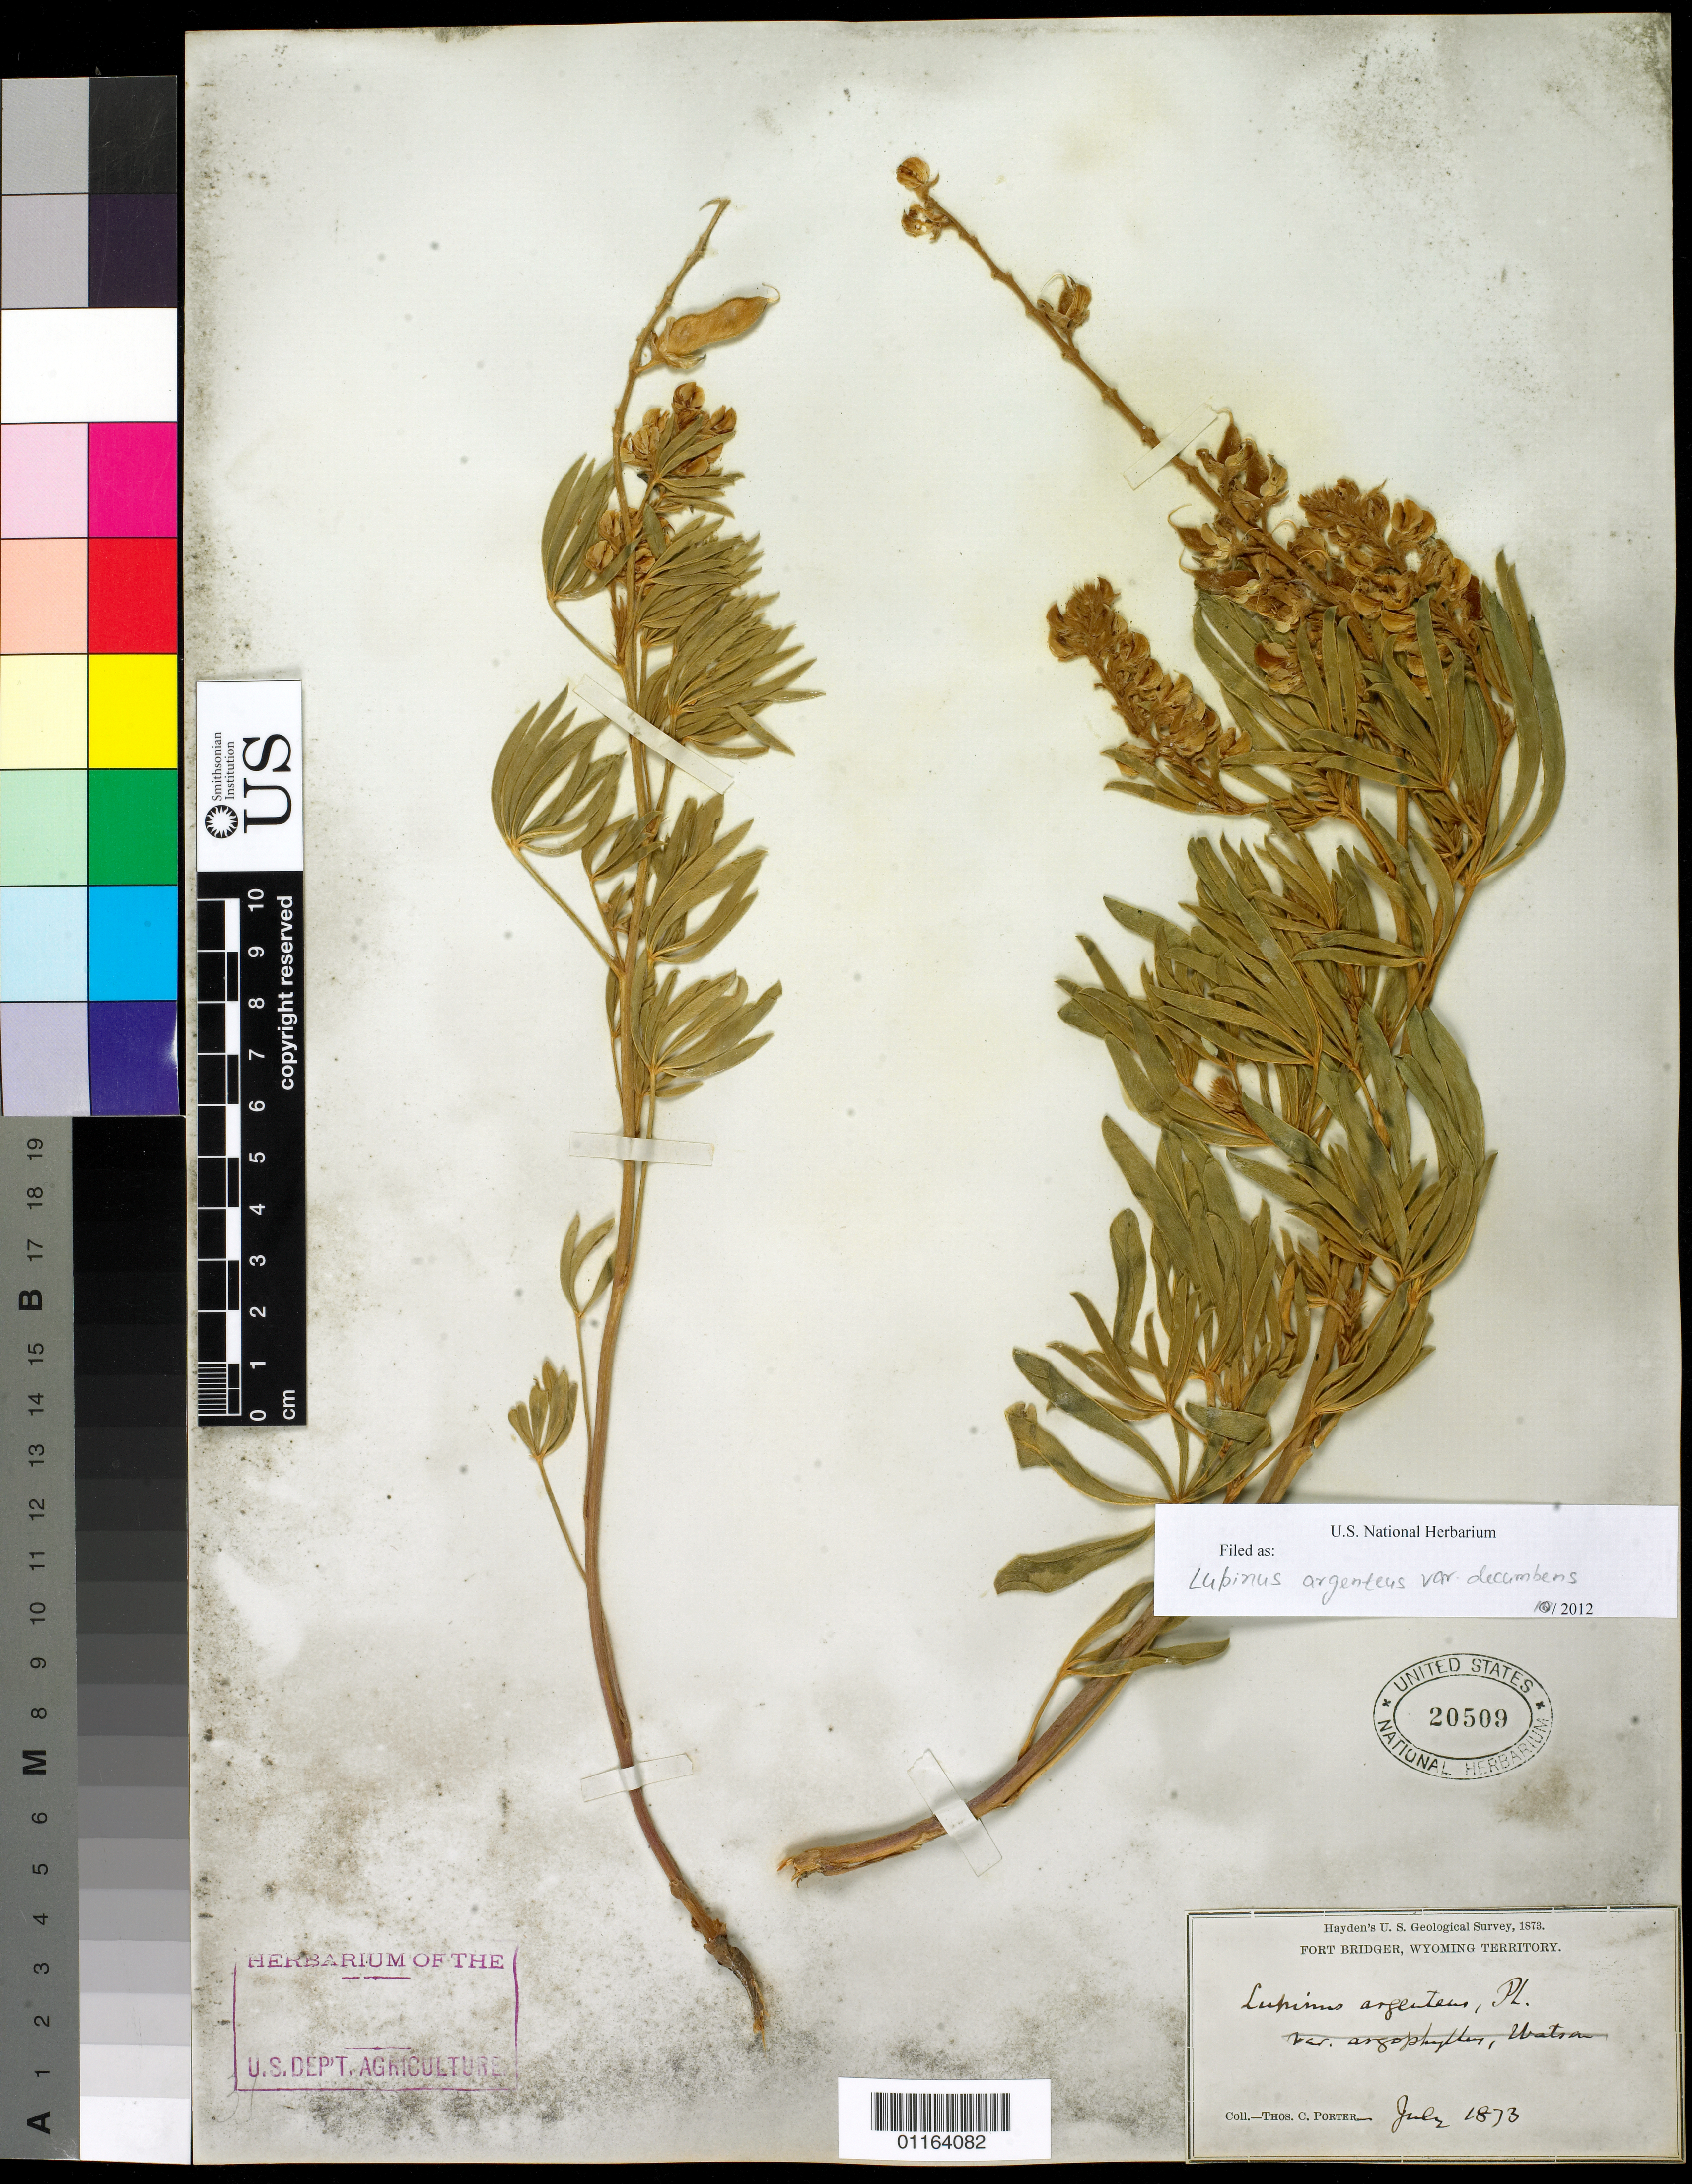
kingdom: Plantae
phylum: Tracheophyta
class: Magnoliopsida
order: Fabales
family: Fabaceae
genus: Lupinus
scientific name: Lupinus decumbens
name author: Torr.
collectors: T. C. Porter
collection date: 1873-07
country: United States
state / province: Wyoming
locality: Fort Bridger.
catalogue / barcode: US 20509